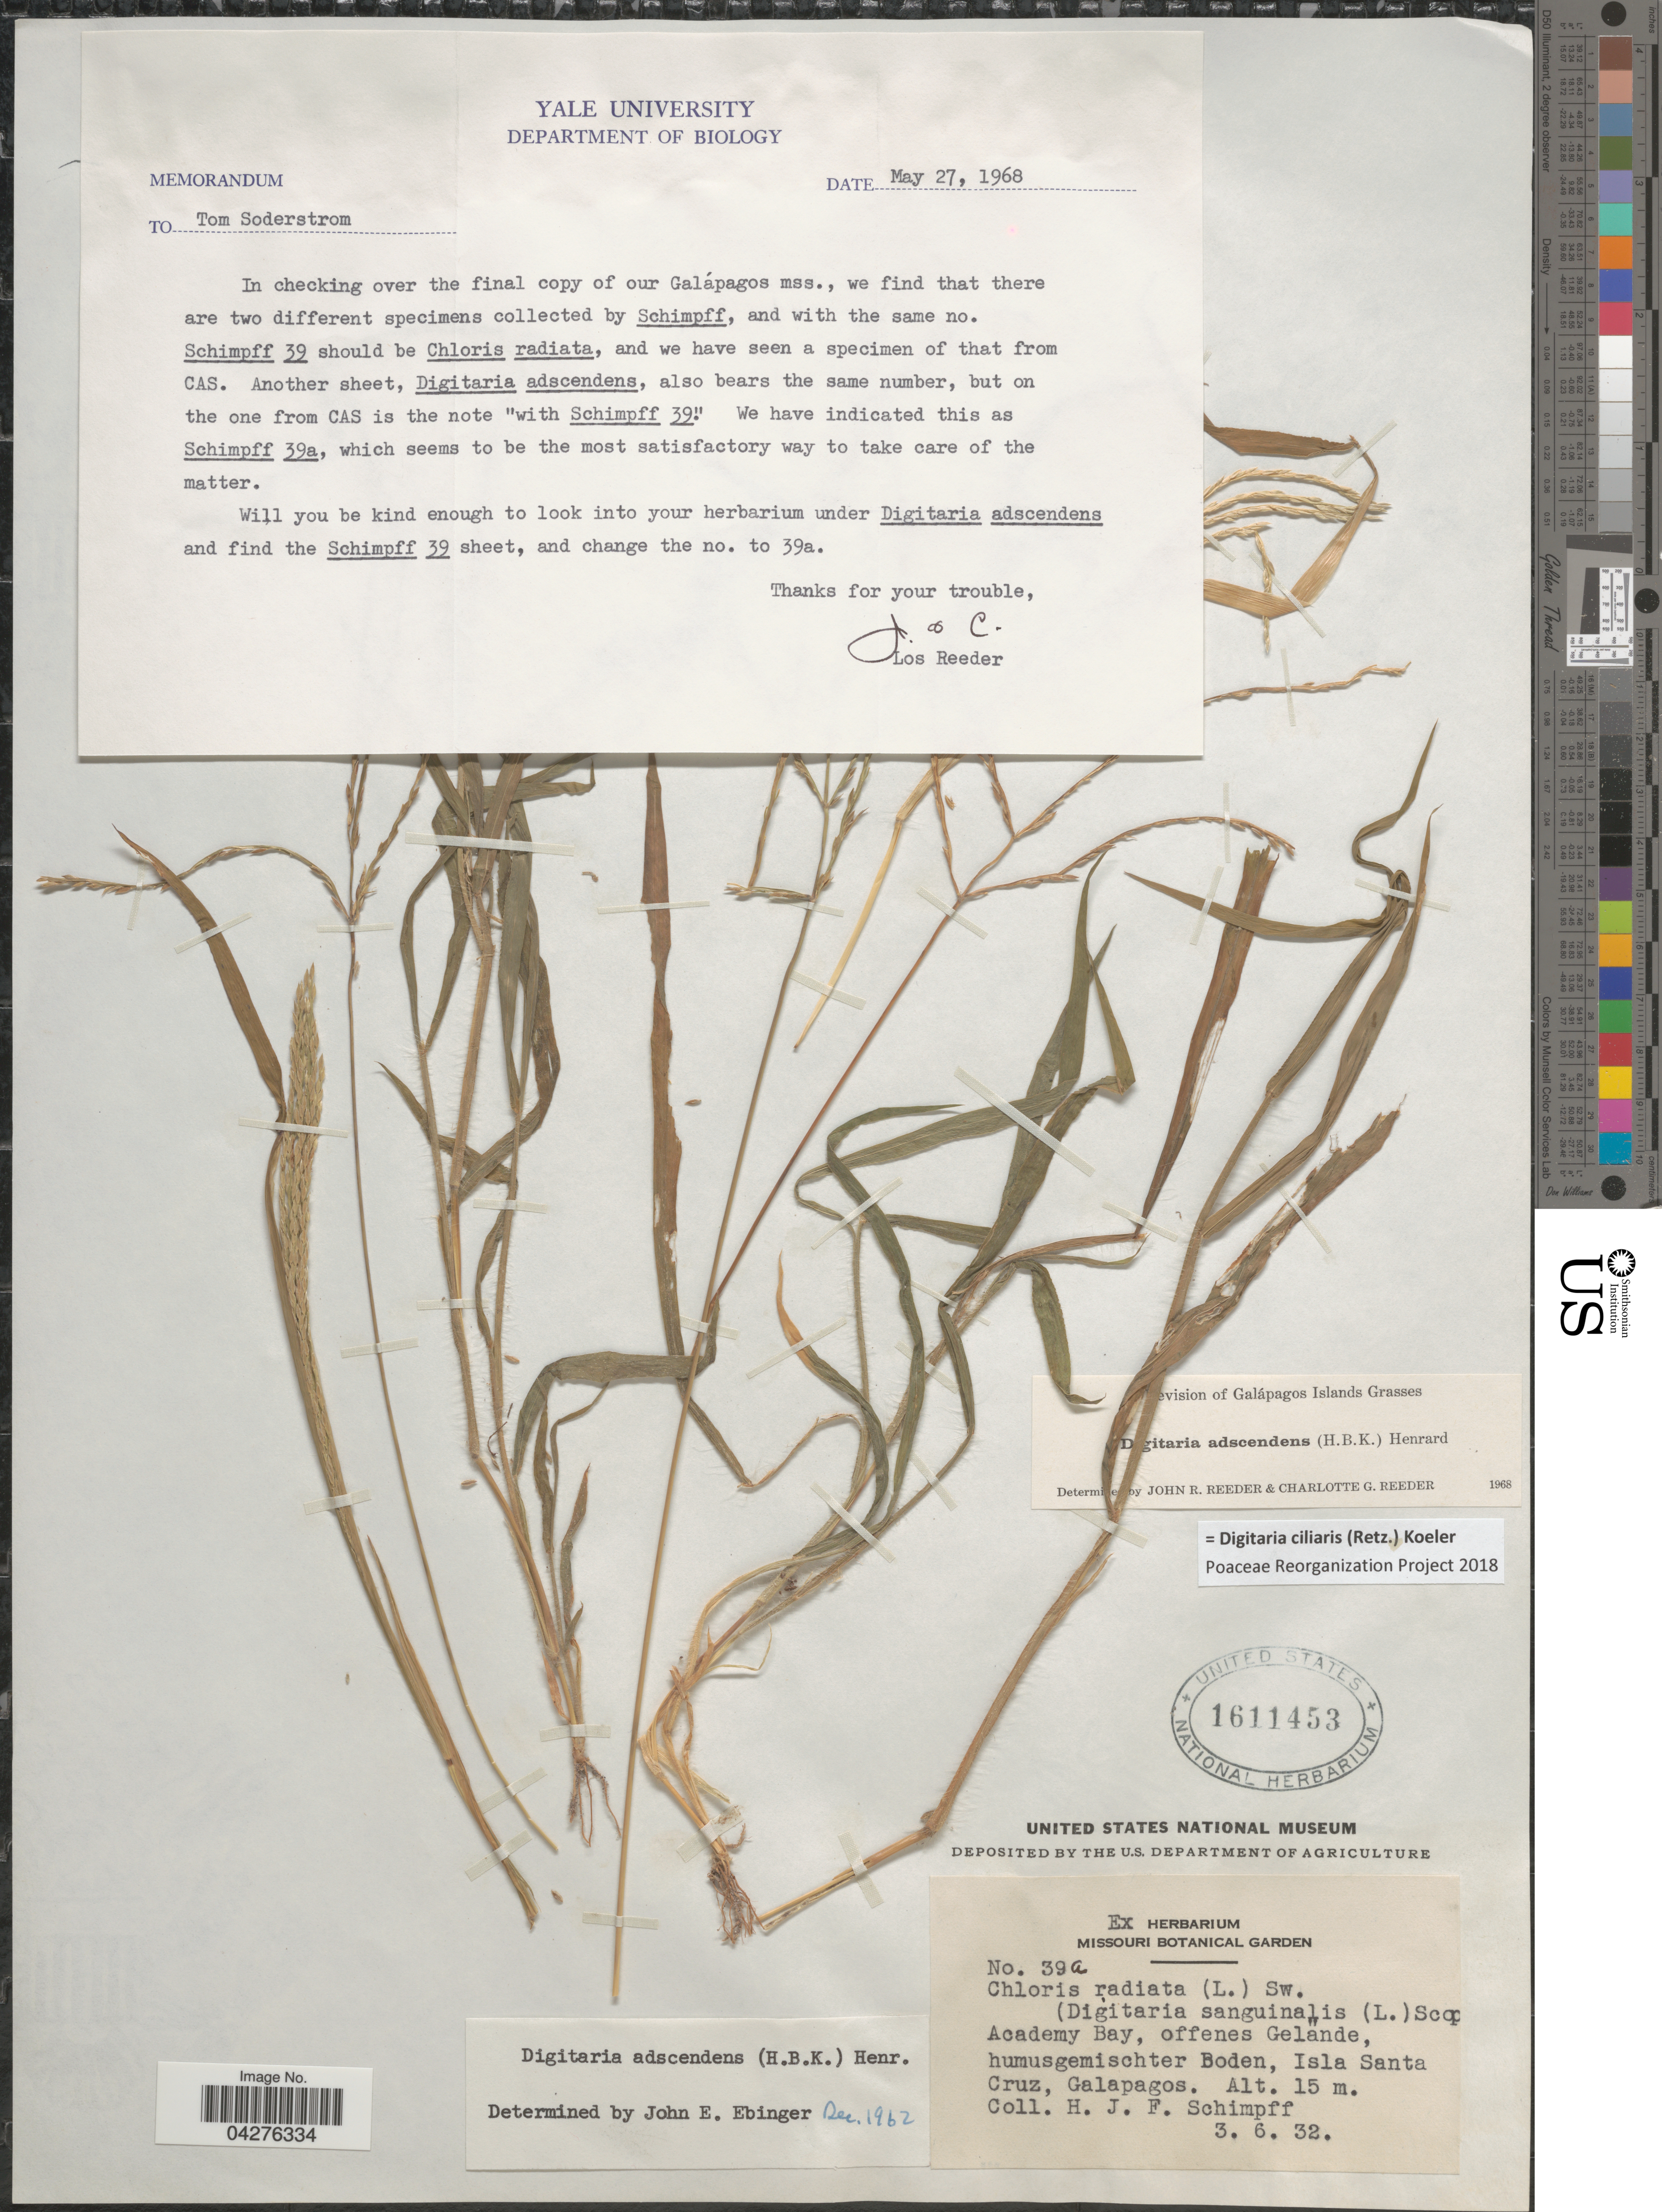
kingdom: Plantae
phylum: Tracheophyta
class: Liliopsida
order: Poales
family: Poaceae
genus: Digitaria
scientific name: Digitaria ciliaris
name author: (Retz.) Koeler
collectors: H. Schimpff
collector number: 39a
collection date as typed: Transcribed d/m/y: 3/6/32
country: Ecuador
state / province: Colón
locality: Isla Santa Cruz, Galapagos.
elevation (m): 15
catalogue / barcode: US 1611453